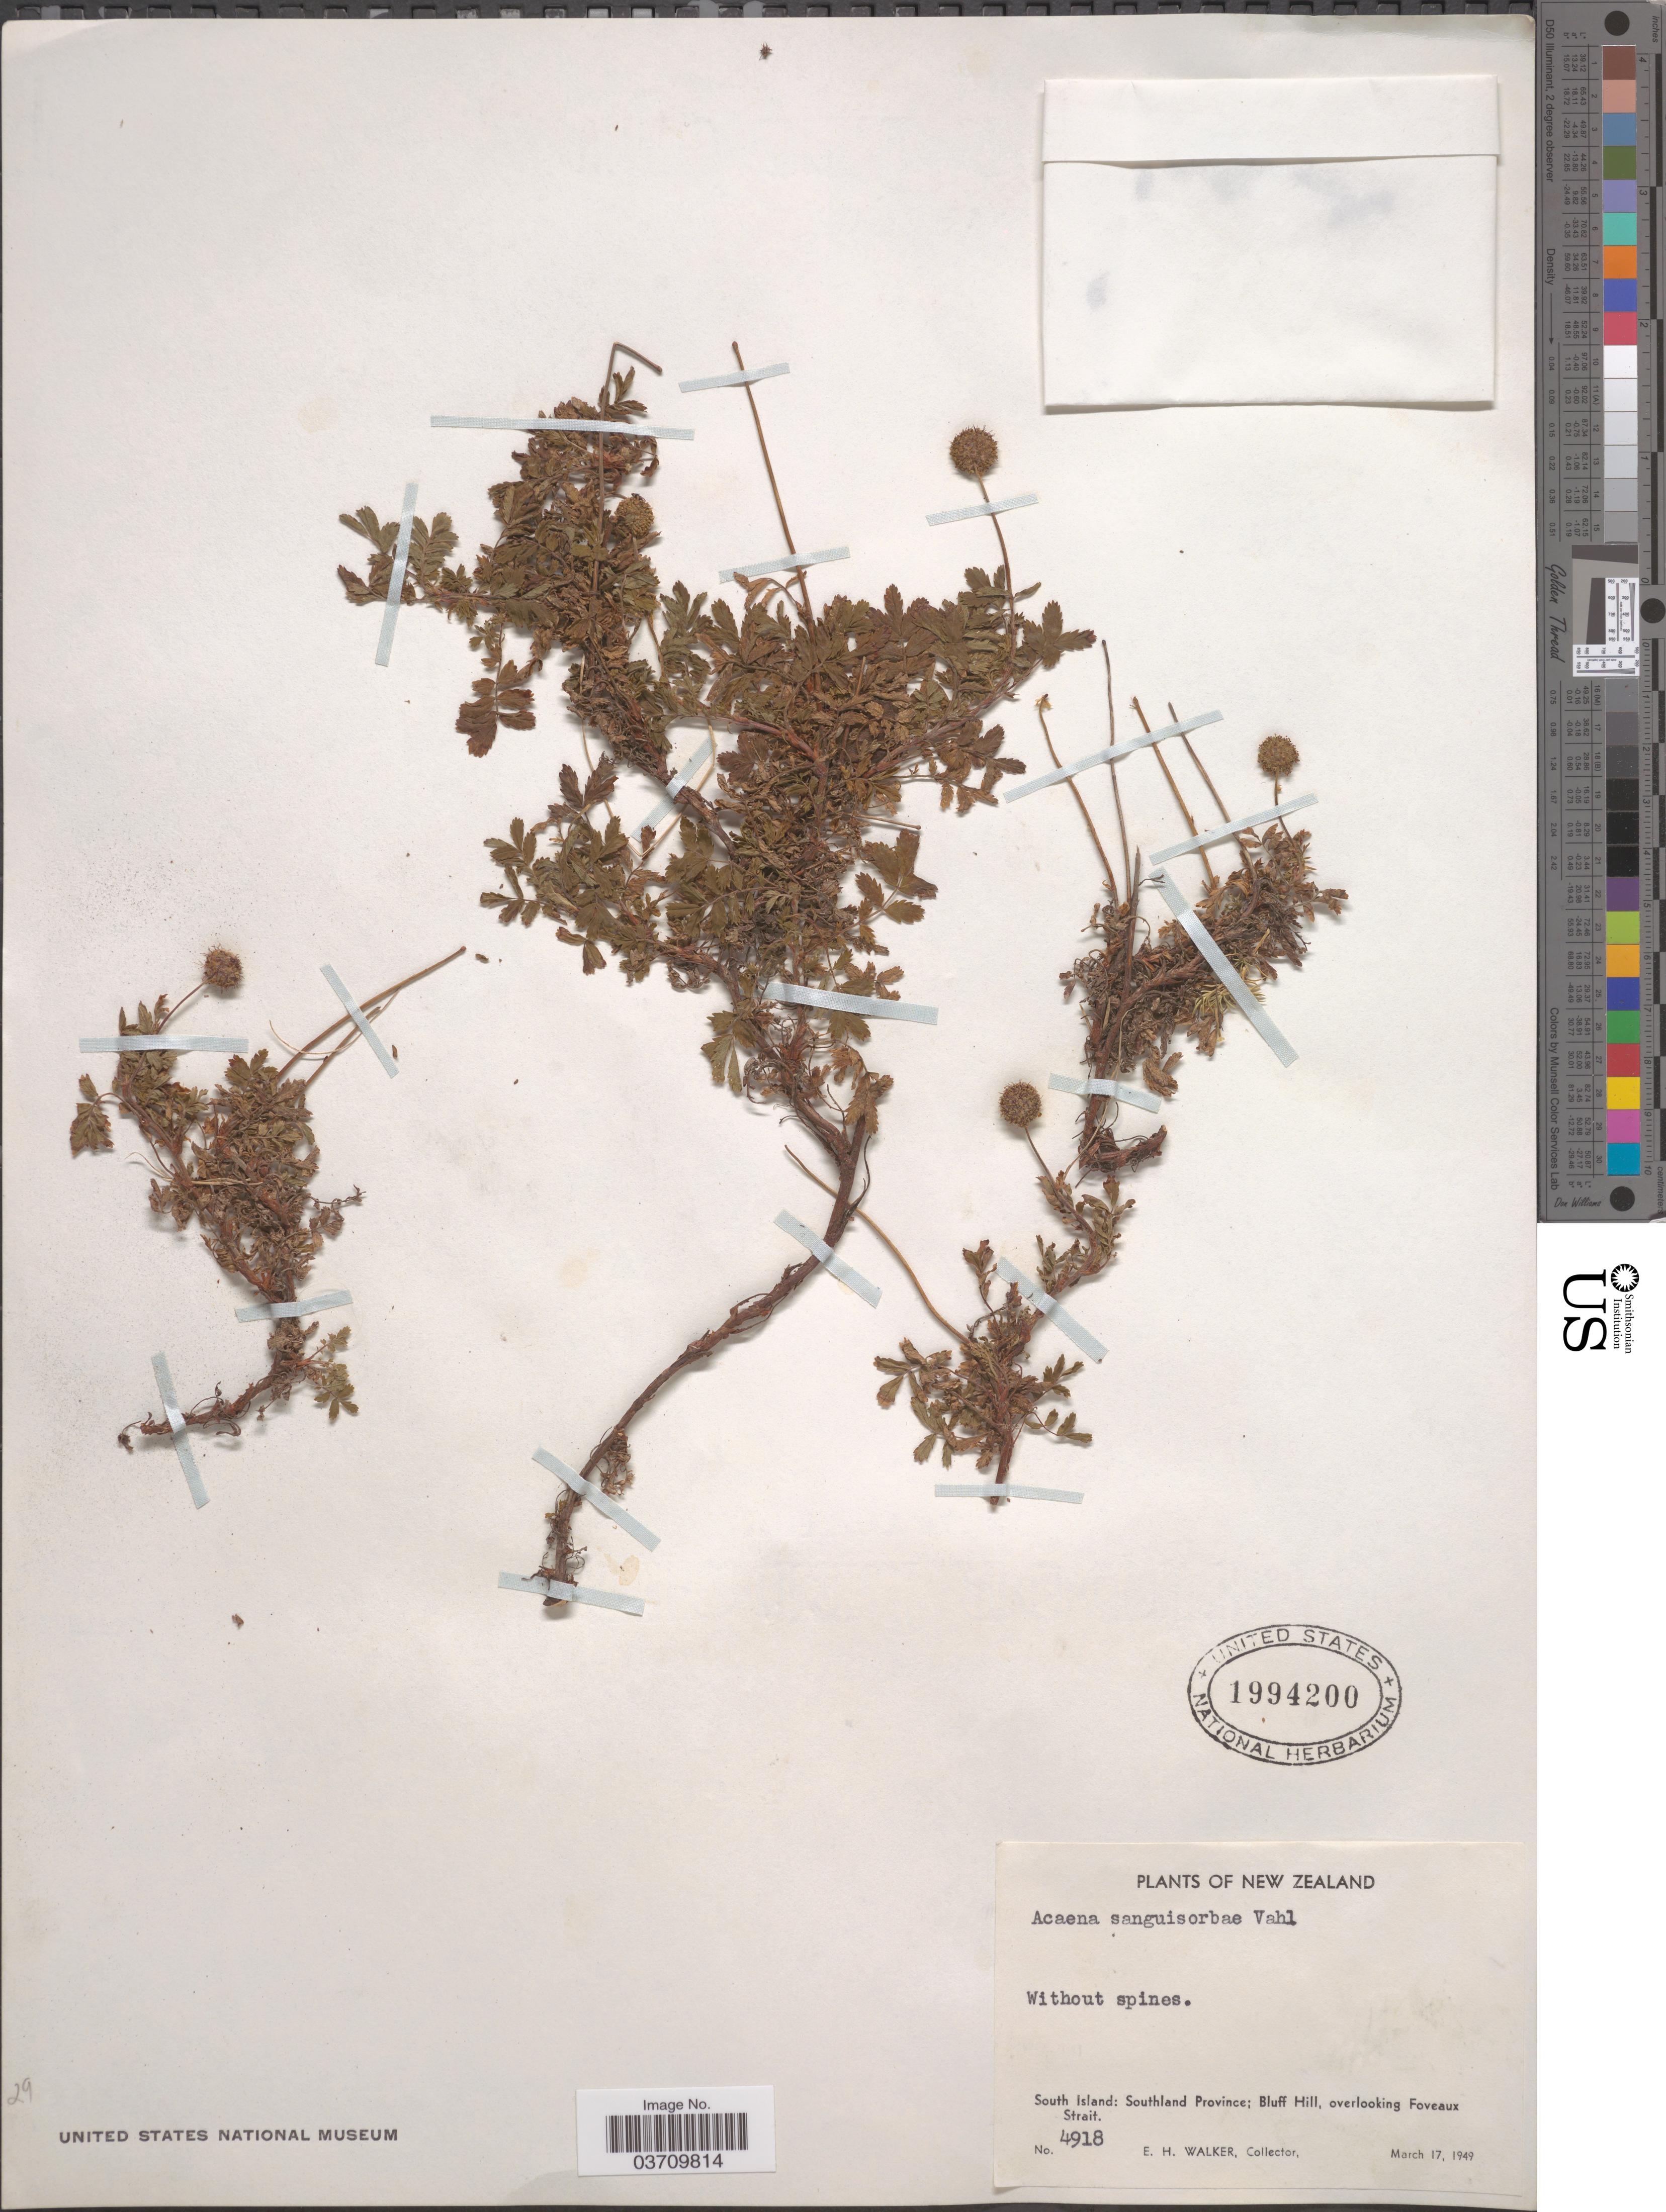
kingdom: Plantae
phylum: Tracheophyta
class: Magnoliopsida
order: Rosales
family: Rosaceae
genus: Acaena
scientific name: Acaena sanguisorbae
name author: Vahl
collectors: E. H. Walker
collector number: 4918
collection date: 1949-03-17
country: New Zealand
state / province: Southland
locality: South Island: Southland Province; Bluff Hill, overlooking Foveaux Strait.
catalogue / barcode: US 1994200